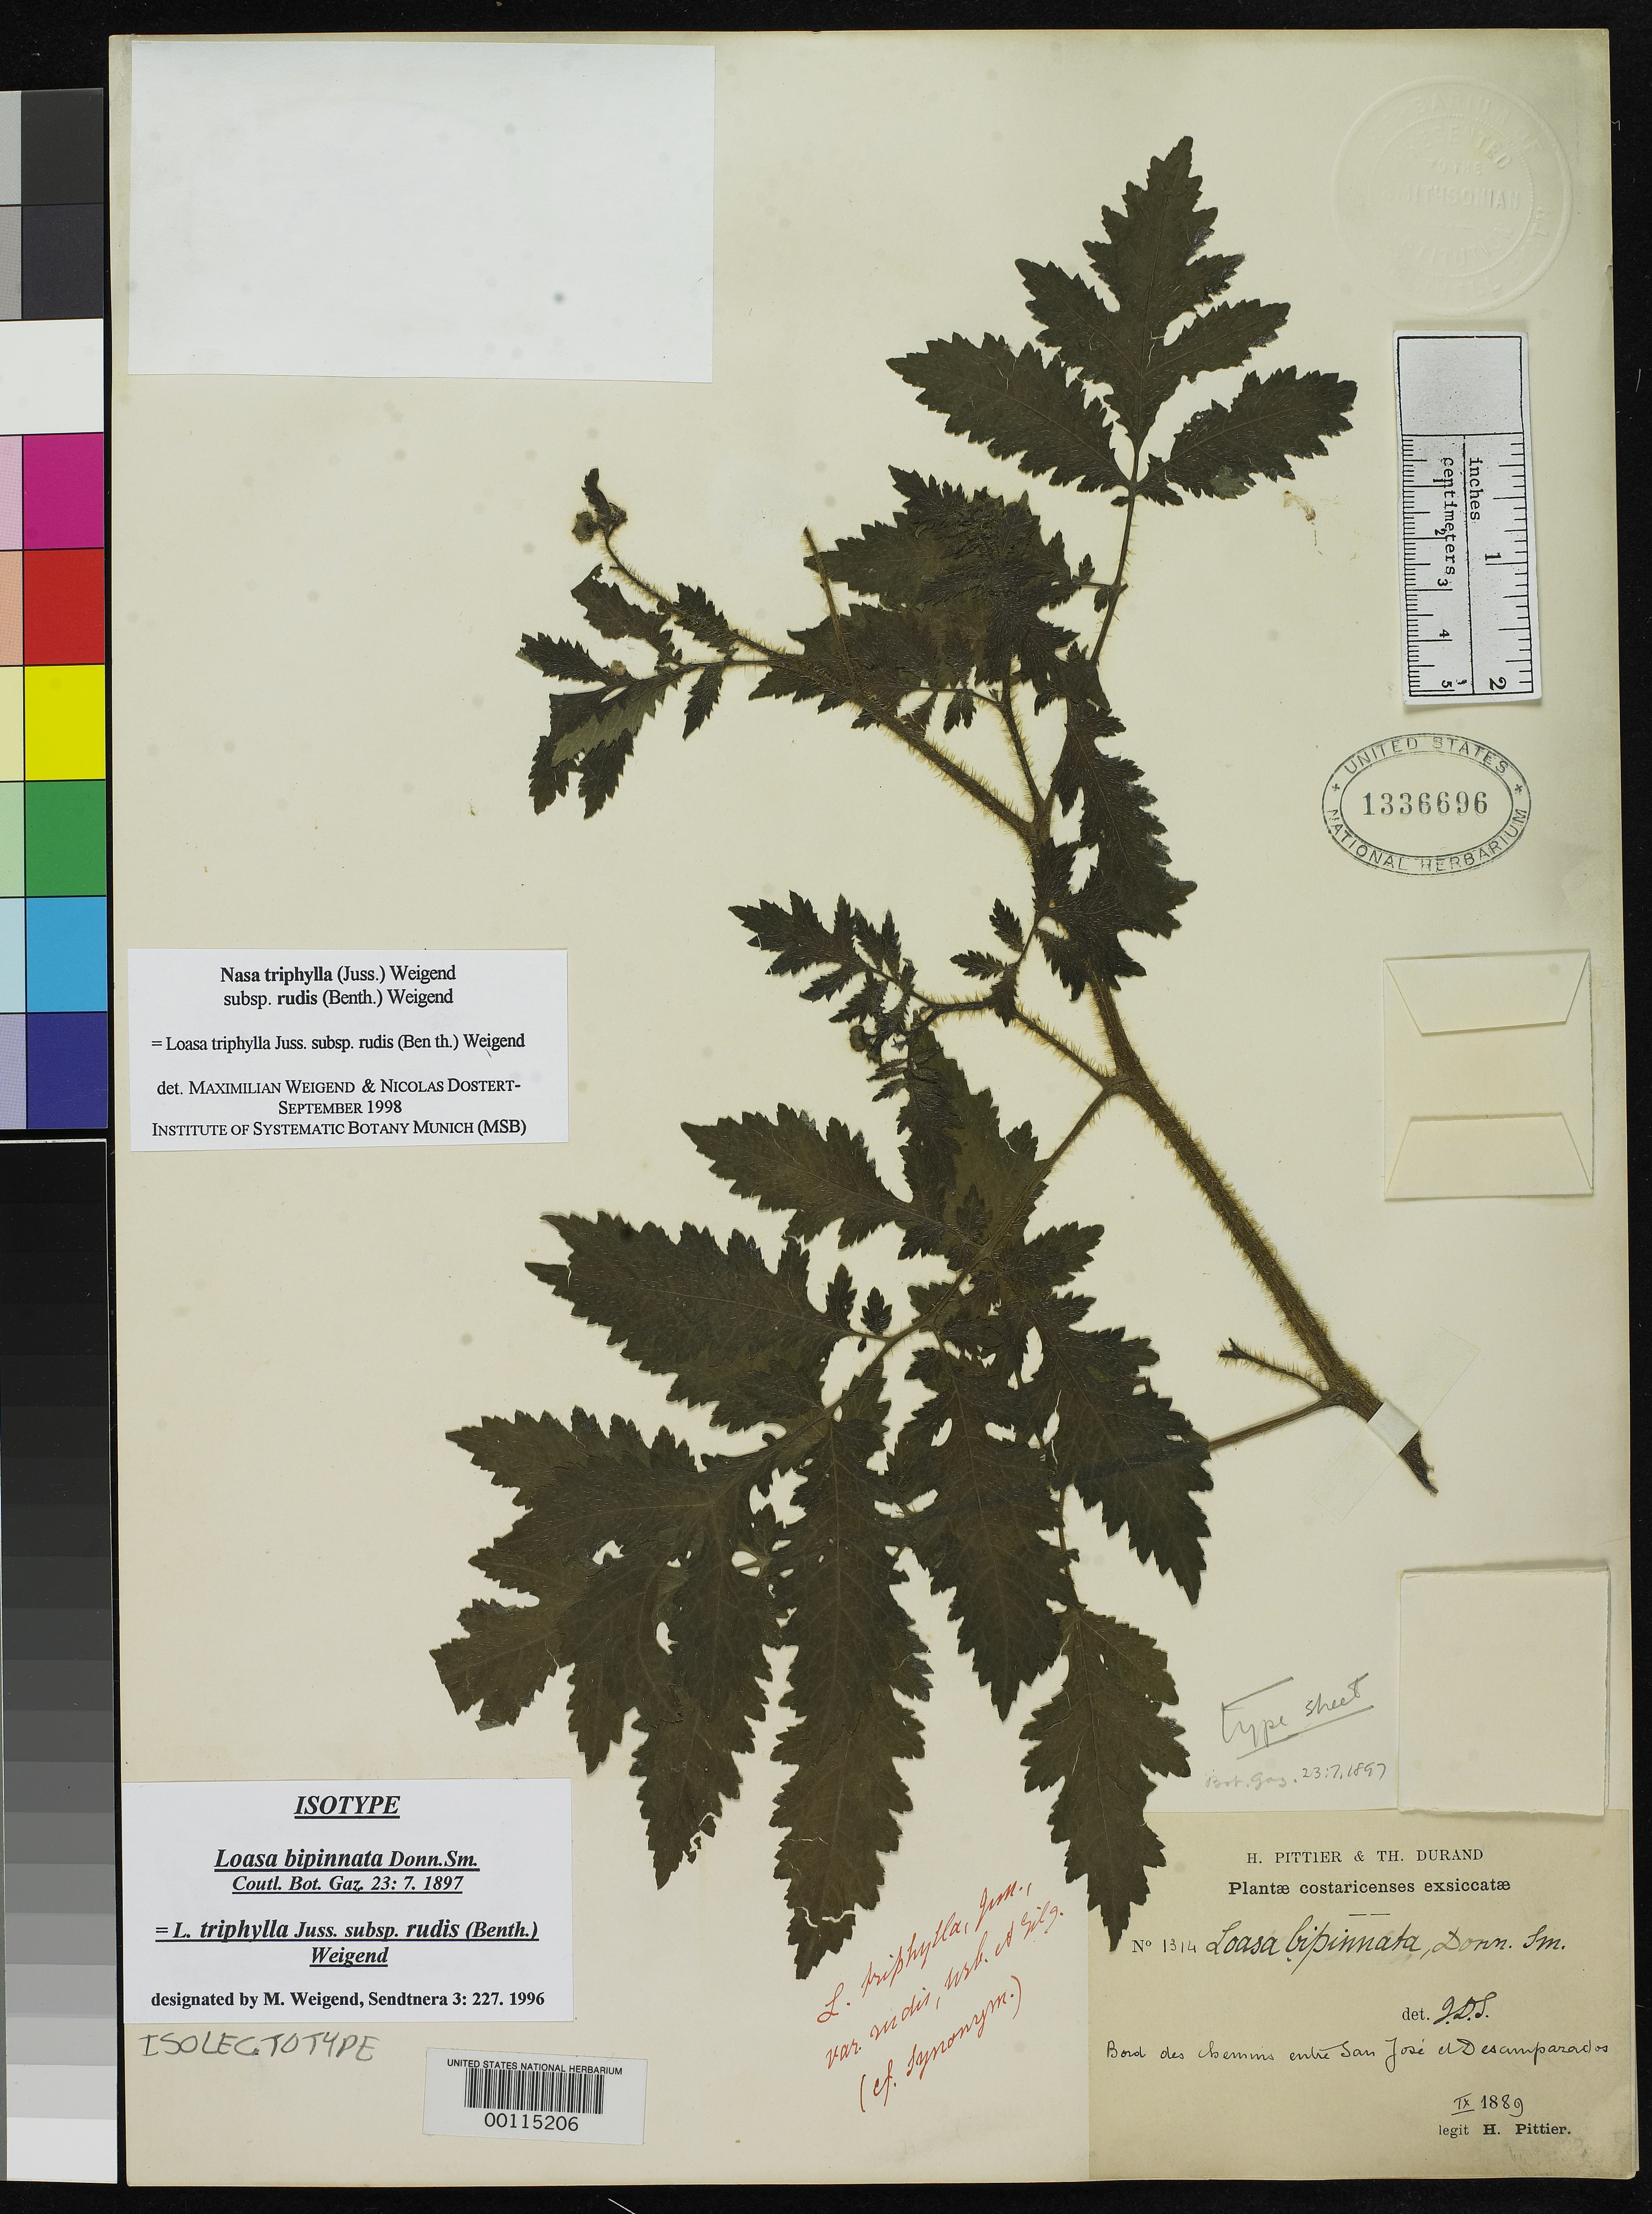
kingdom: Plantae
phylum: Tracheophyta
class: Magnoliopsida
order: Cornales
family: Loasaceae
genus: Loasa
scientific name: Loasa bipinnata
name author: Donn. Sm.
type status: Isolectotype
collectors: H. F. Pittier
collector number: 1314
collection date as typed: Sep 1889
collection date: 1889-09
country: Costa Rica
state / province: San José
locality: Desamparados.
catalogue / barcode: US 1336696